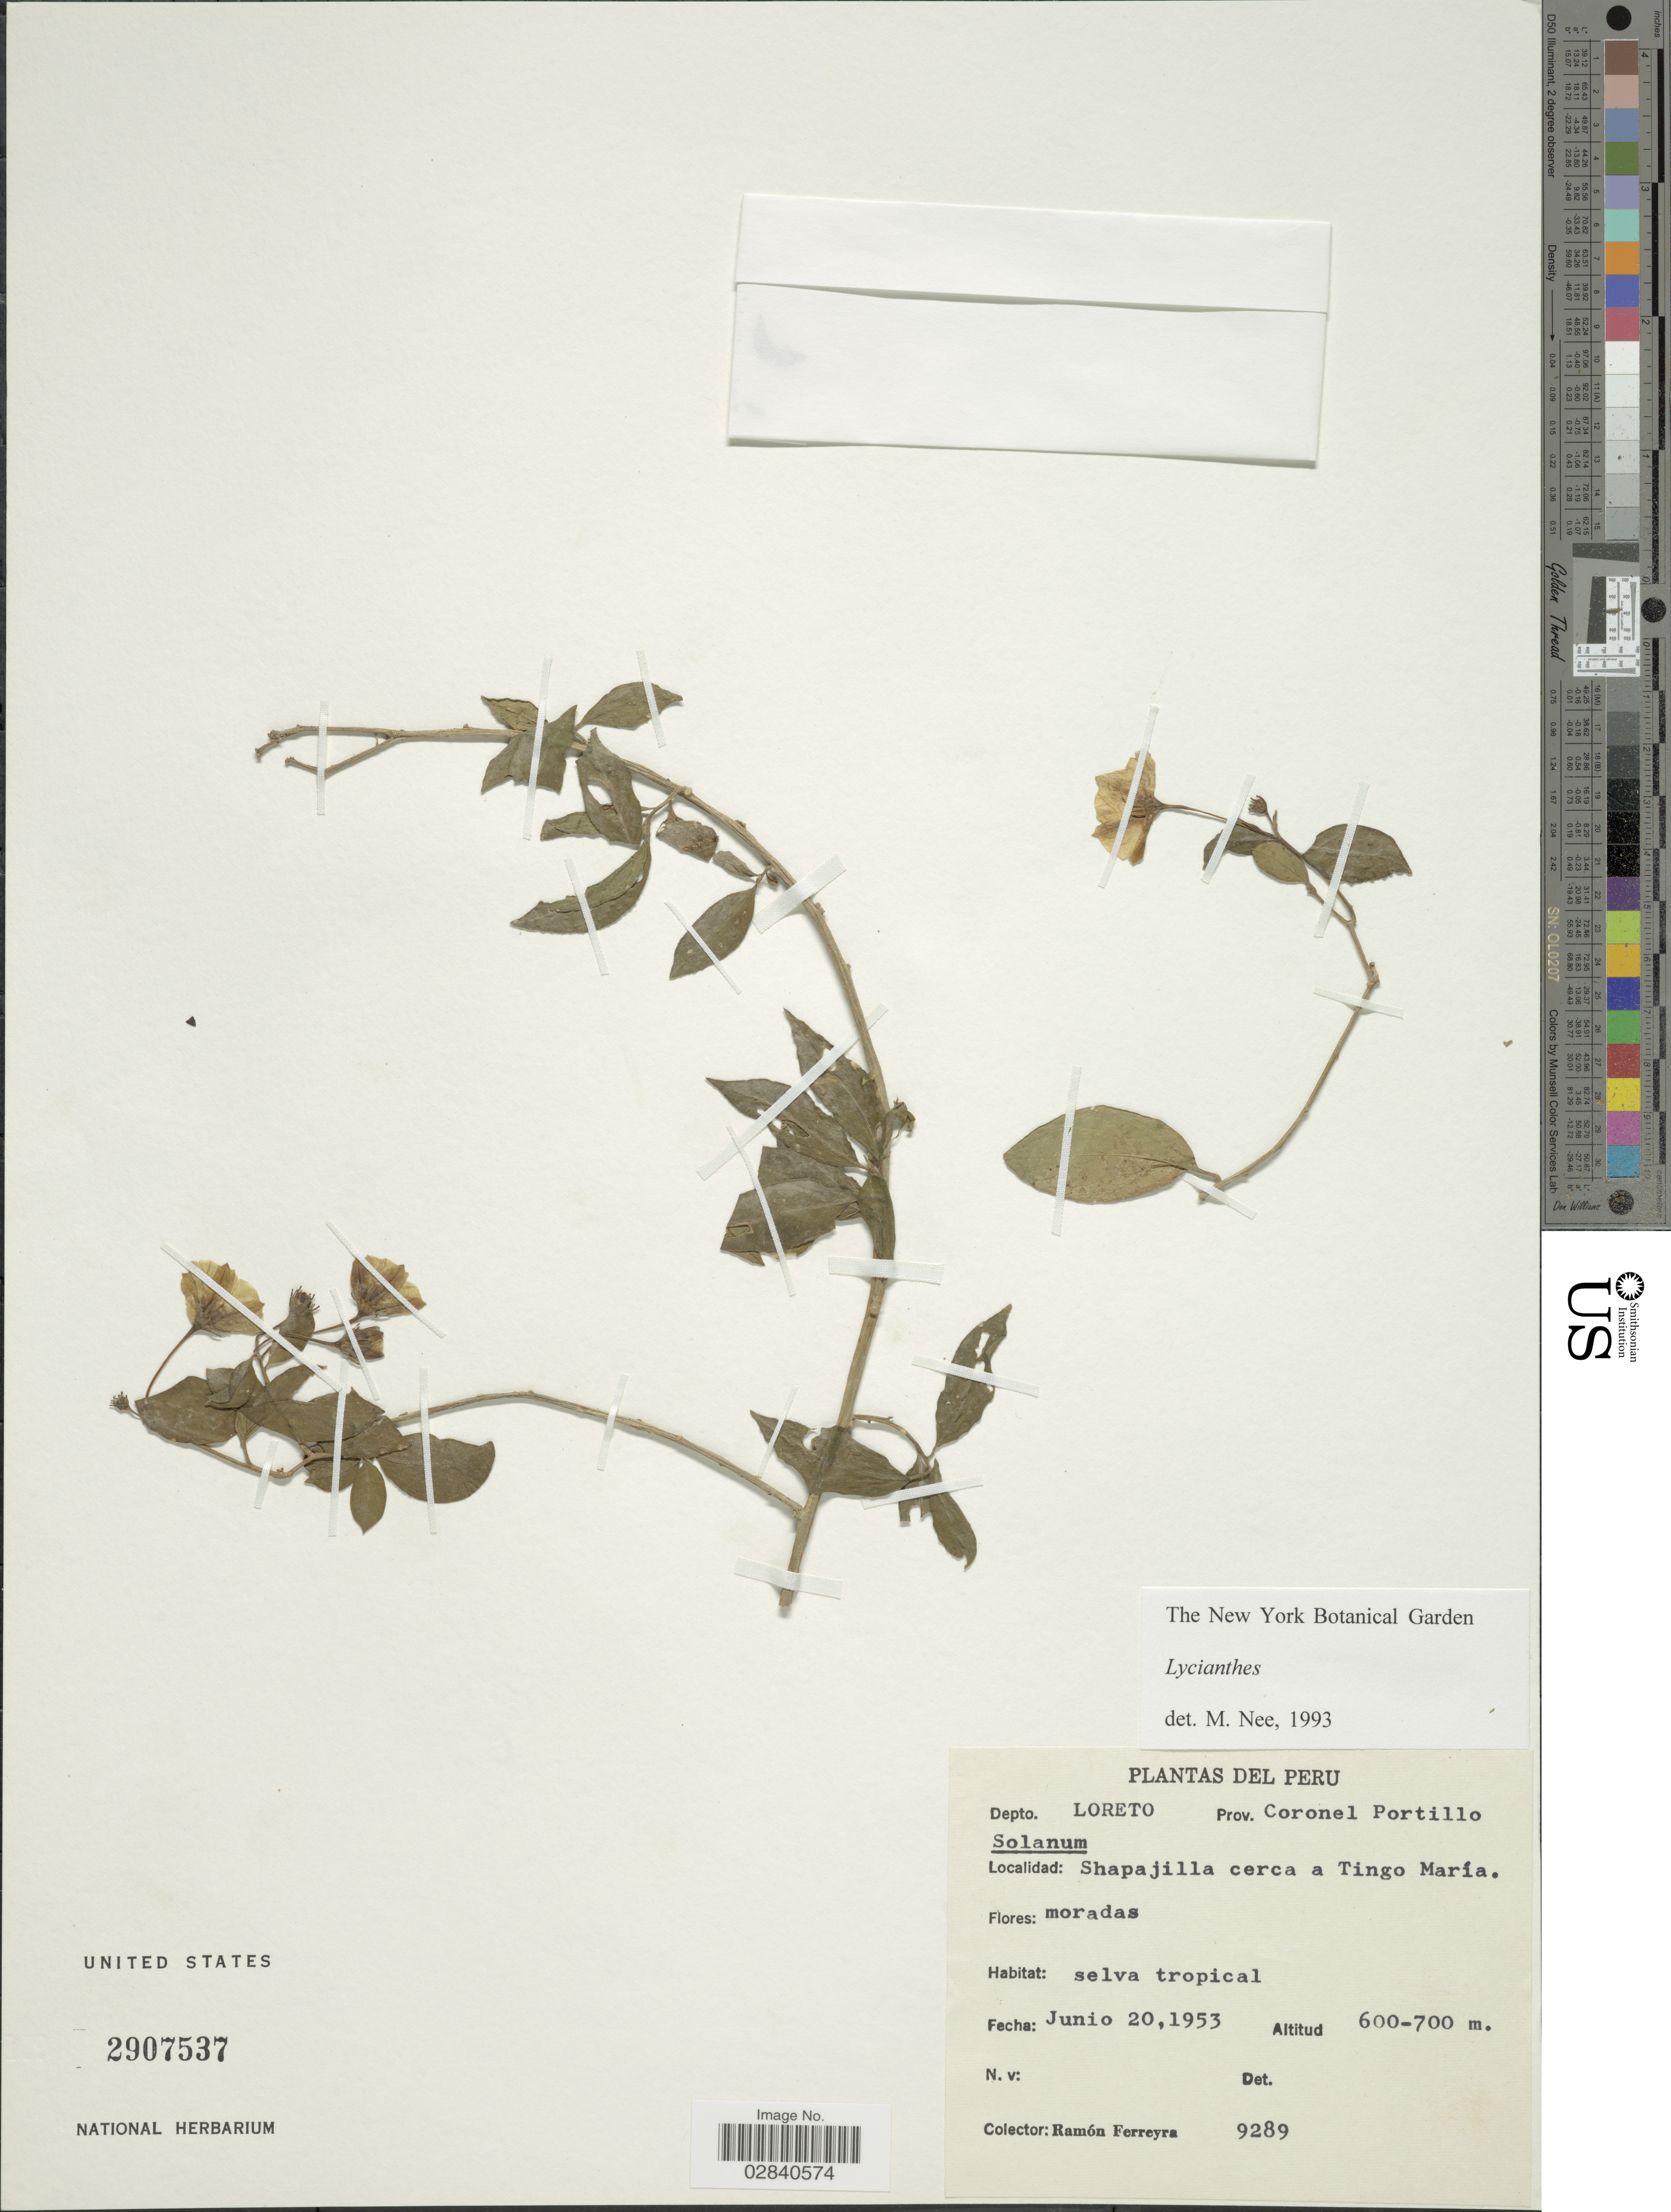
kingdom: Plantae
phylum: Tracheophyta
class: Magnoliopsida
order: Solanales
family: Solanaceae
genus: Lycianthes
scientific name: Lycianthes sp.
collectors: R. A. Ferreyra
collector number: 9289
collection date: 1953-06-20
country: Peru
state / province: Loreto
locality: Depto. Loreto, Prov. Coronel Portillo, Shapajilla cerca a Tingo María.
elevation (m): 600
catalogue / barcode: US 2907537